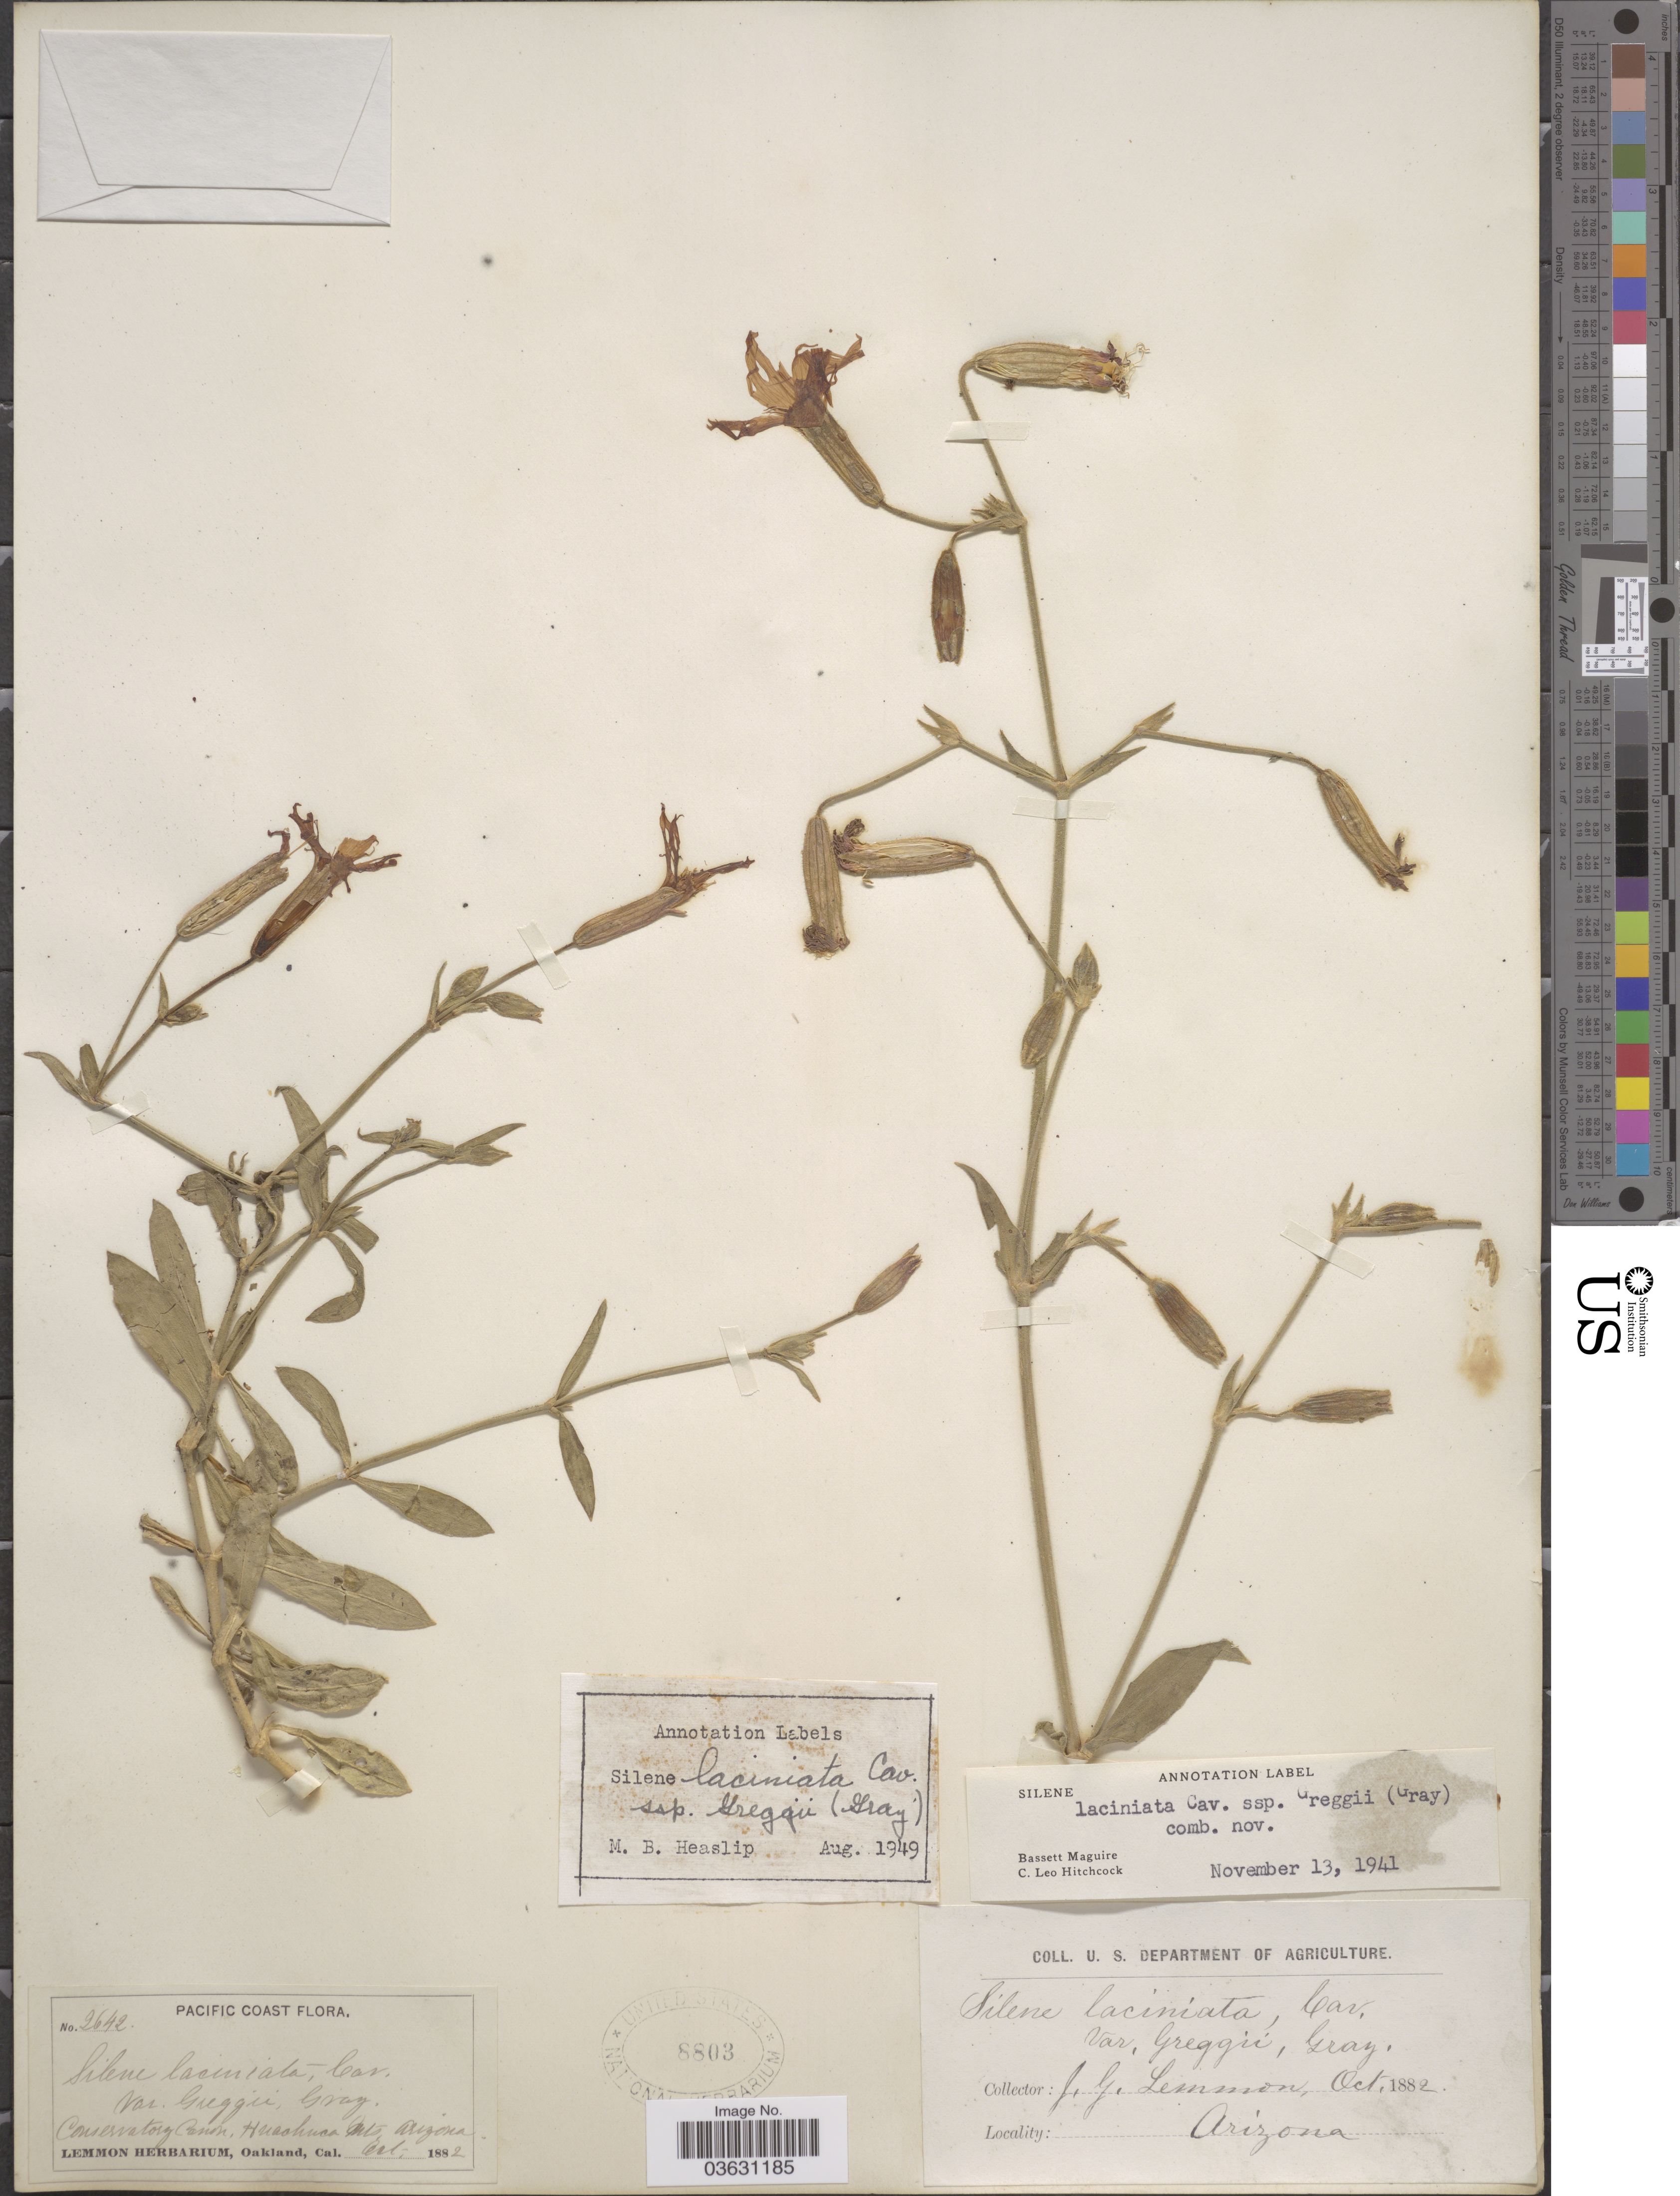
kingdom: Plantae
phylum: Tracheophyta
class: Magnoliopsida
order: Caryophyllales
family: Caryophyllaceae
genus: Silene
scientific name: Silene laciniata subsp. greggii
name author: (A. Gray) C.L. Hitchc. & Maguire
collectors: J. Lemmon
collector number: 2642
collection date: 1882-10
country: United States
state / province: Arizona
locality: Conservatory Canon, Huachuca Mts.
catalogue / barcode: US 8803